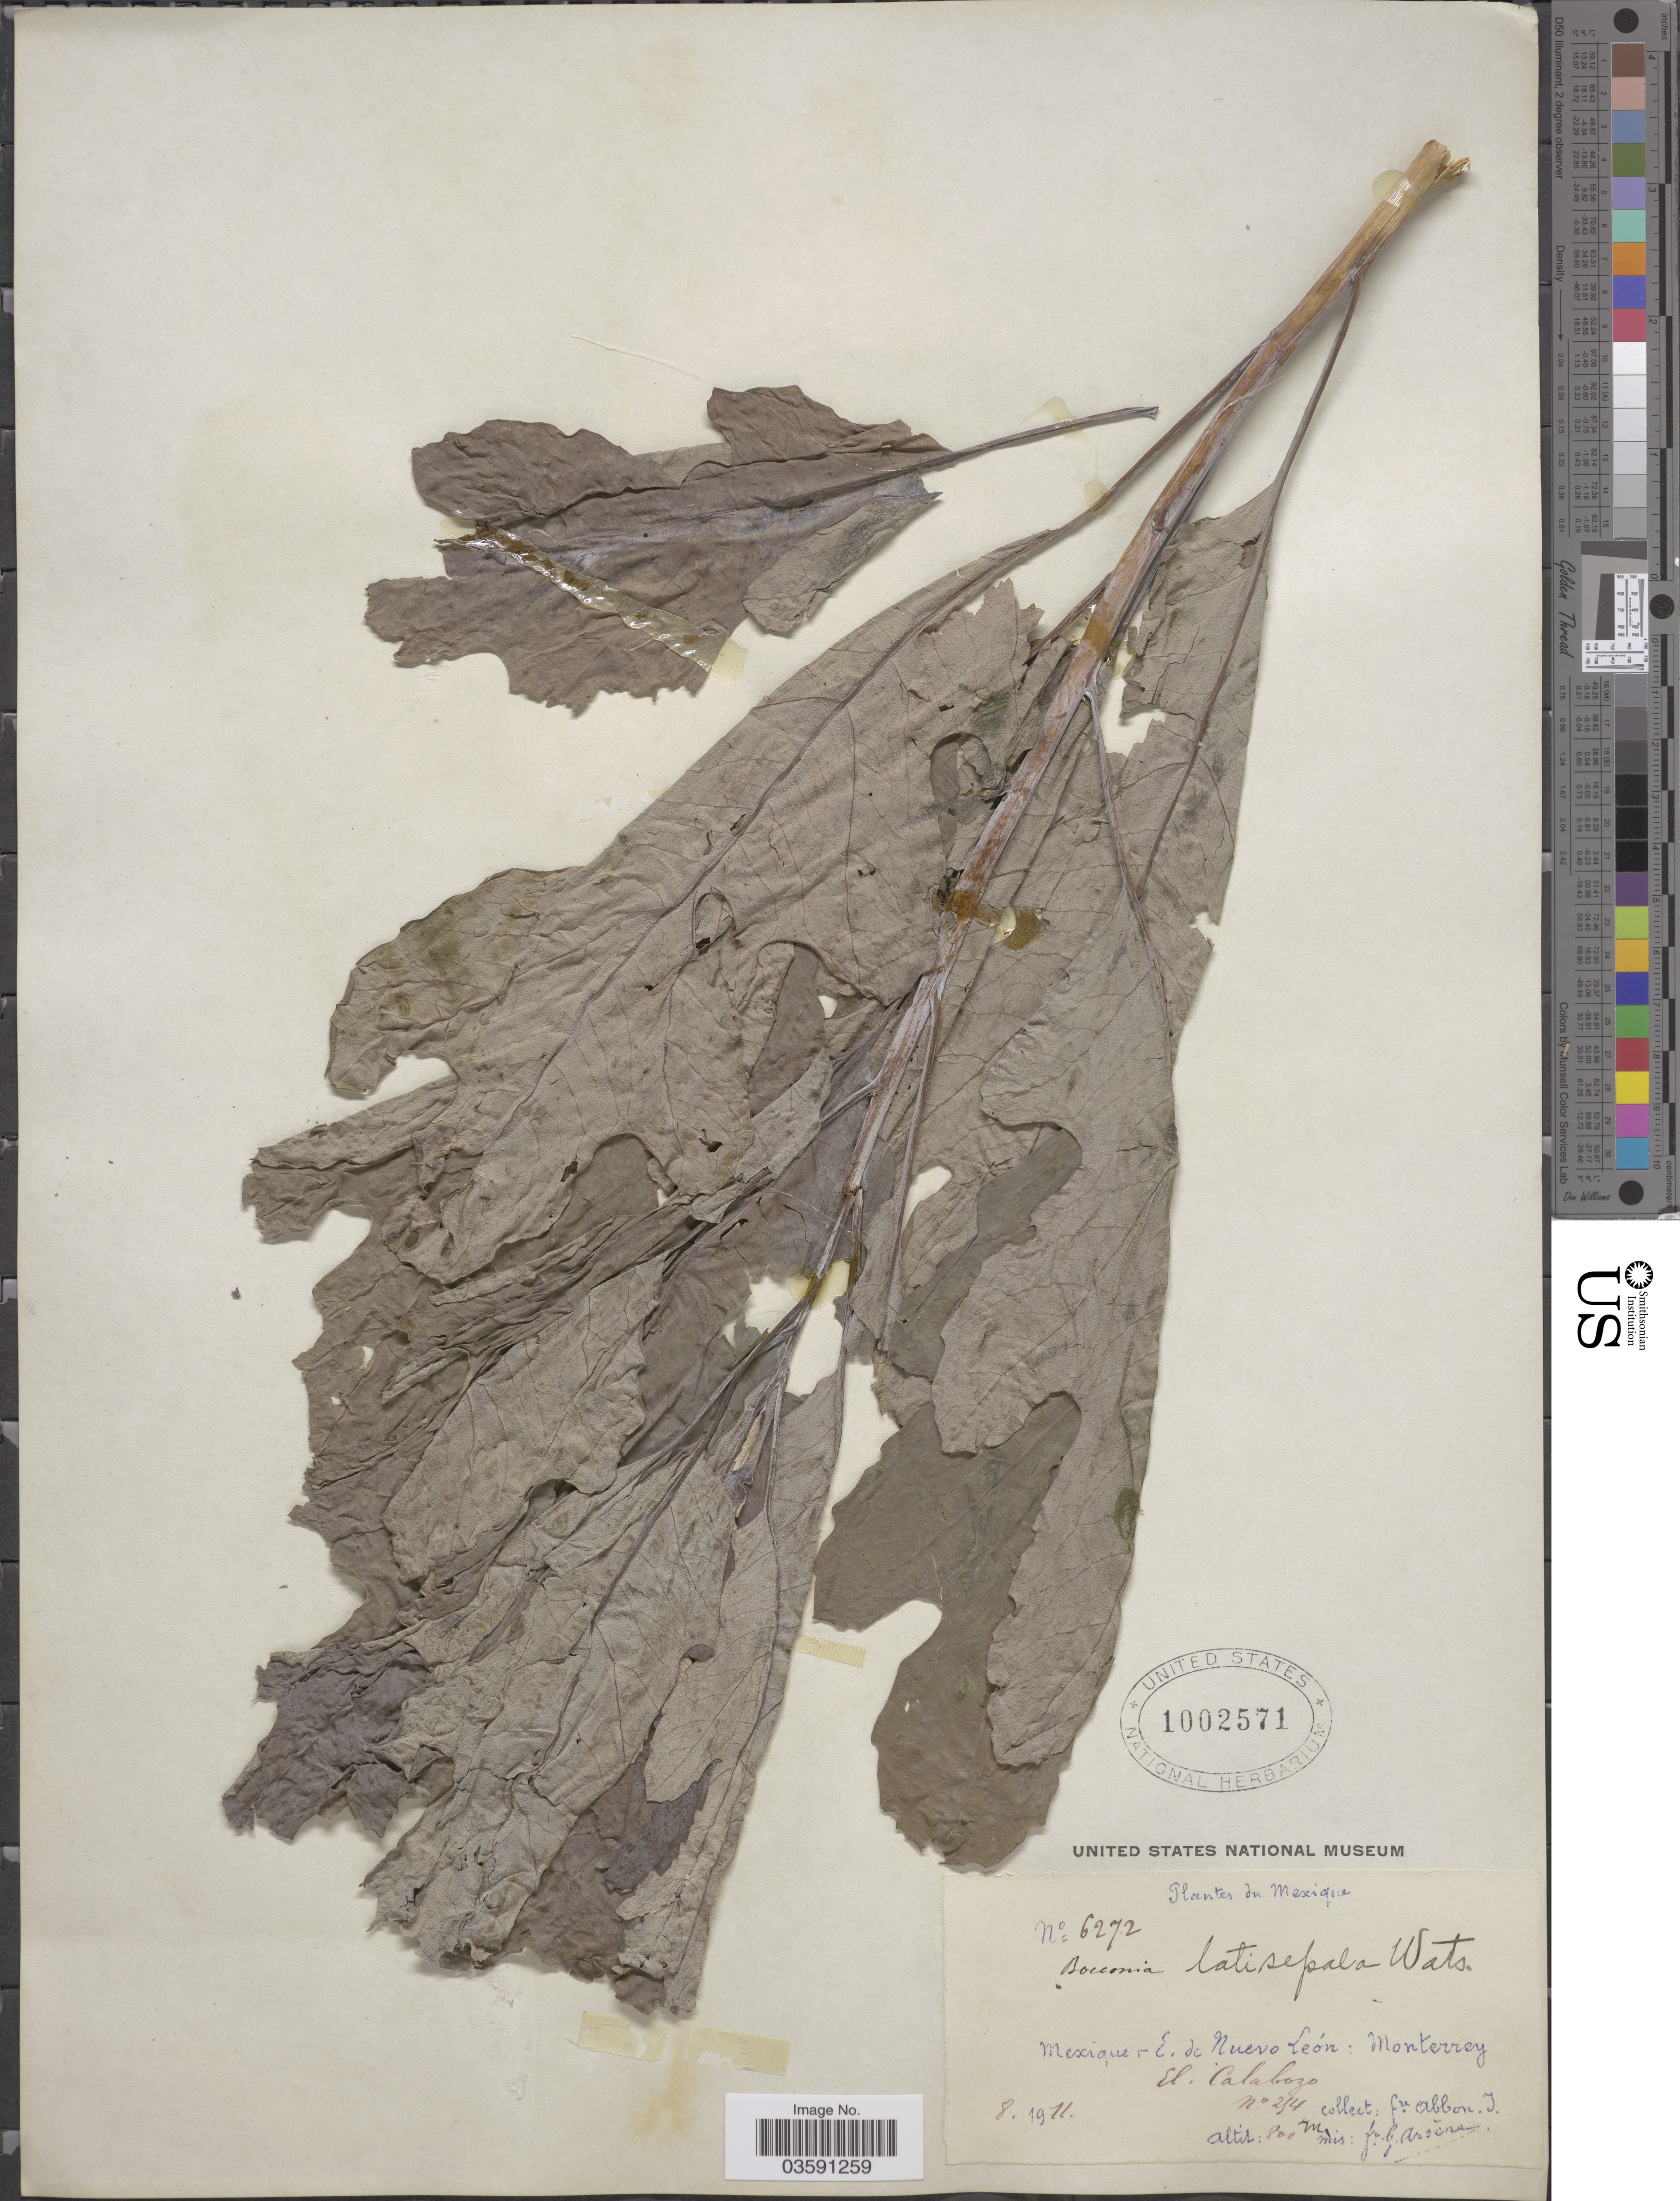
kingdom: Plantae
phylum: Tracheophyta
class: Magnoliopsida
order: Ranunculales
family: Papaveraceae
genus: Bocconia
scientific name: Bocconia latisepala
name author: S. Watson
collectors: Bro. Abbon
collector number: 6272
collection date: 1971-08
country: Mexico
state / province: Nuevo León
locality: E. de Nuevo León: Monterrey. El. Calabozo.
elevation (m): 800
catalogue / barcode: US 1002571